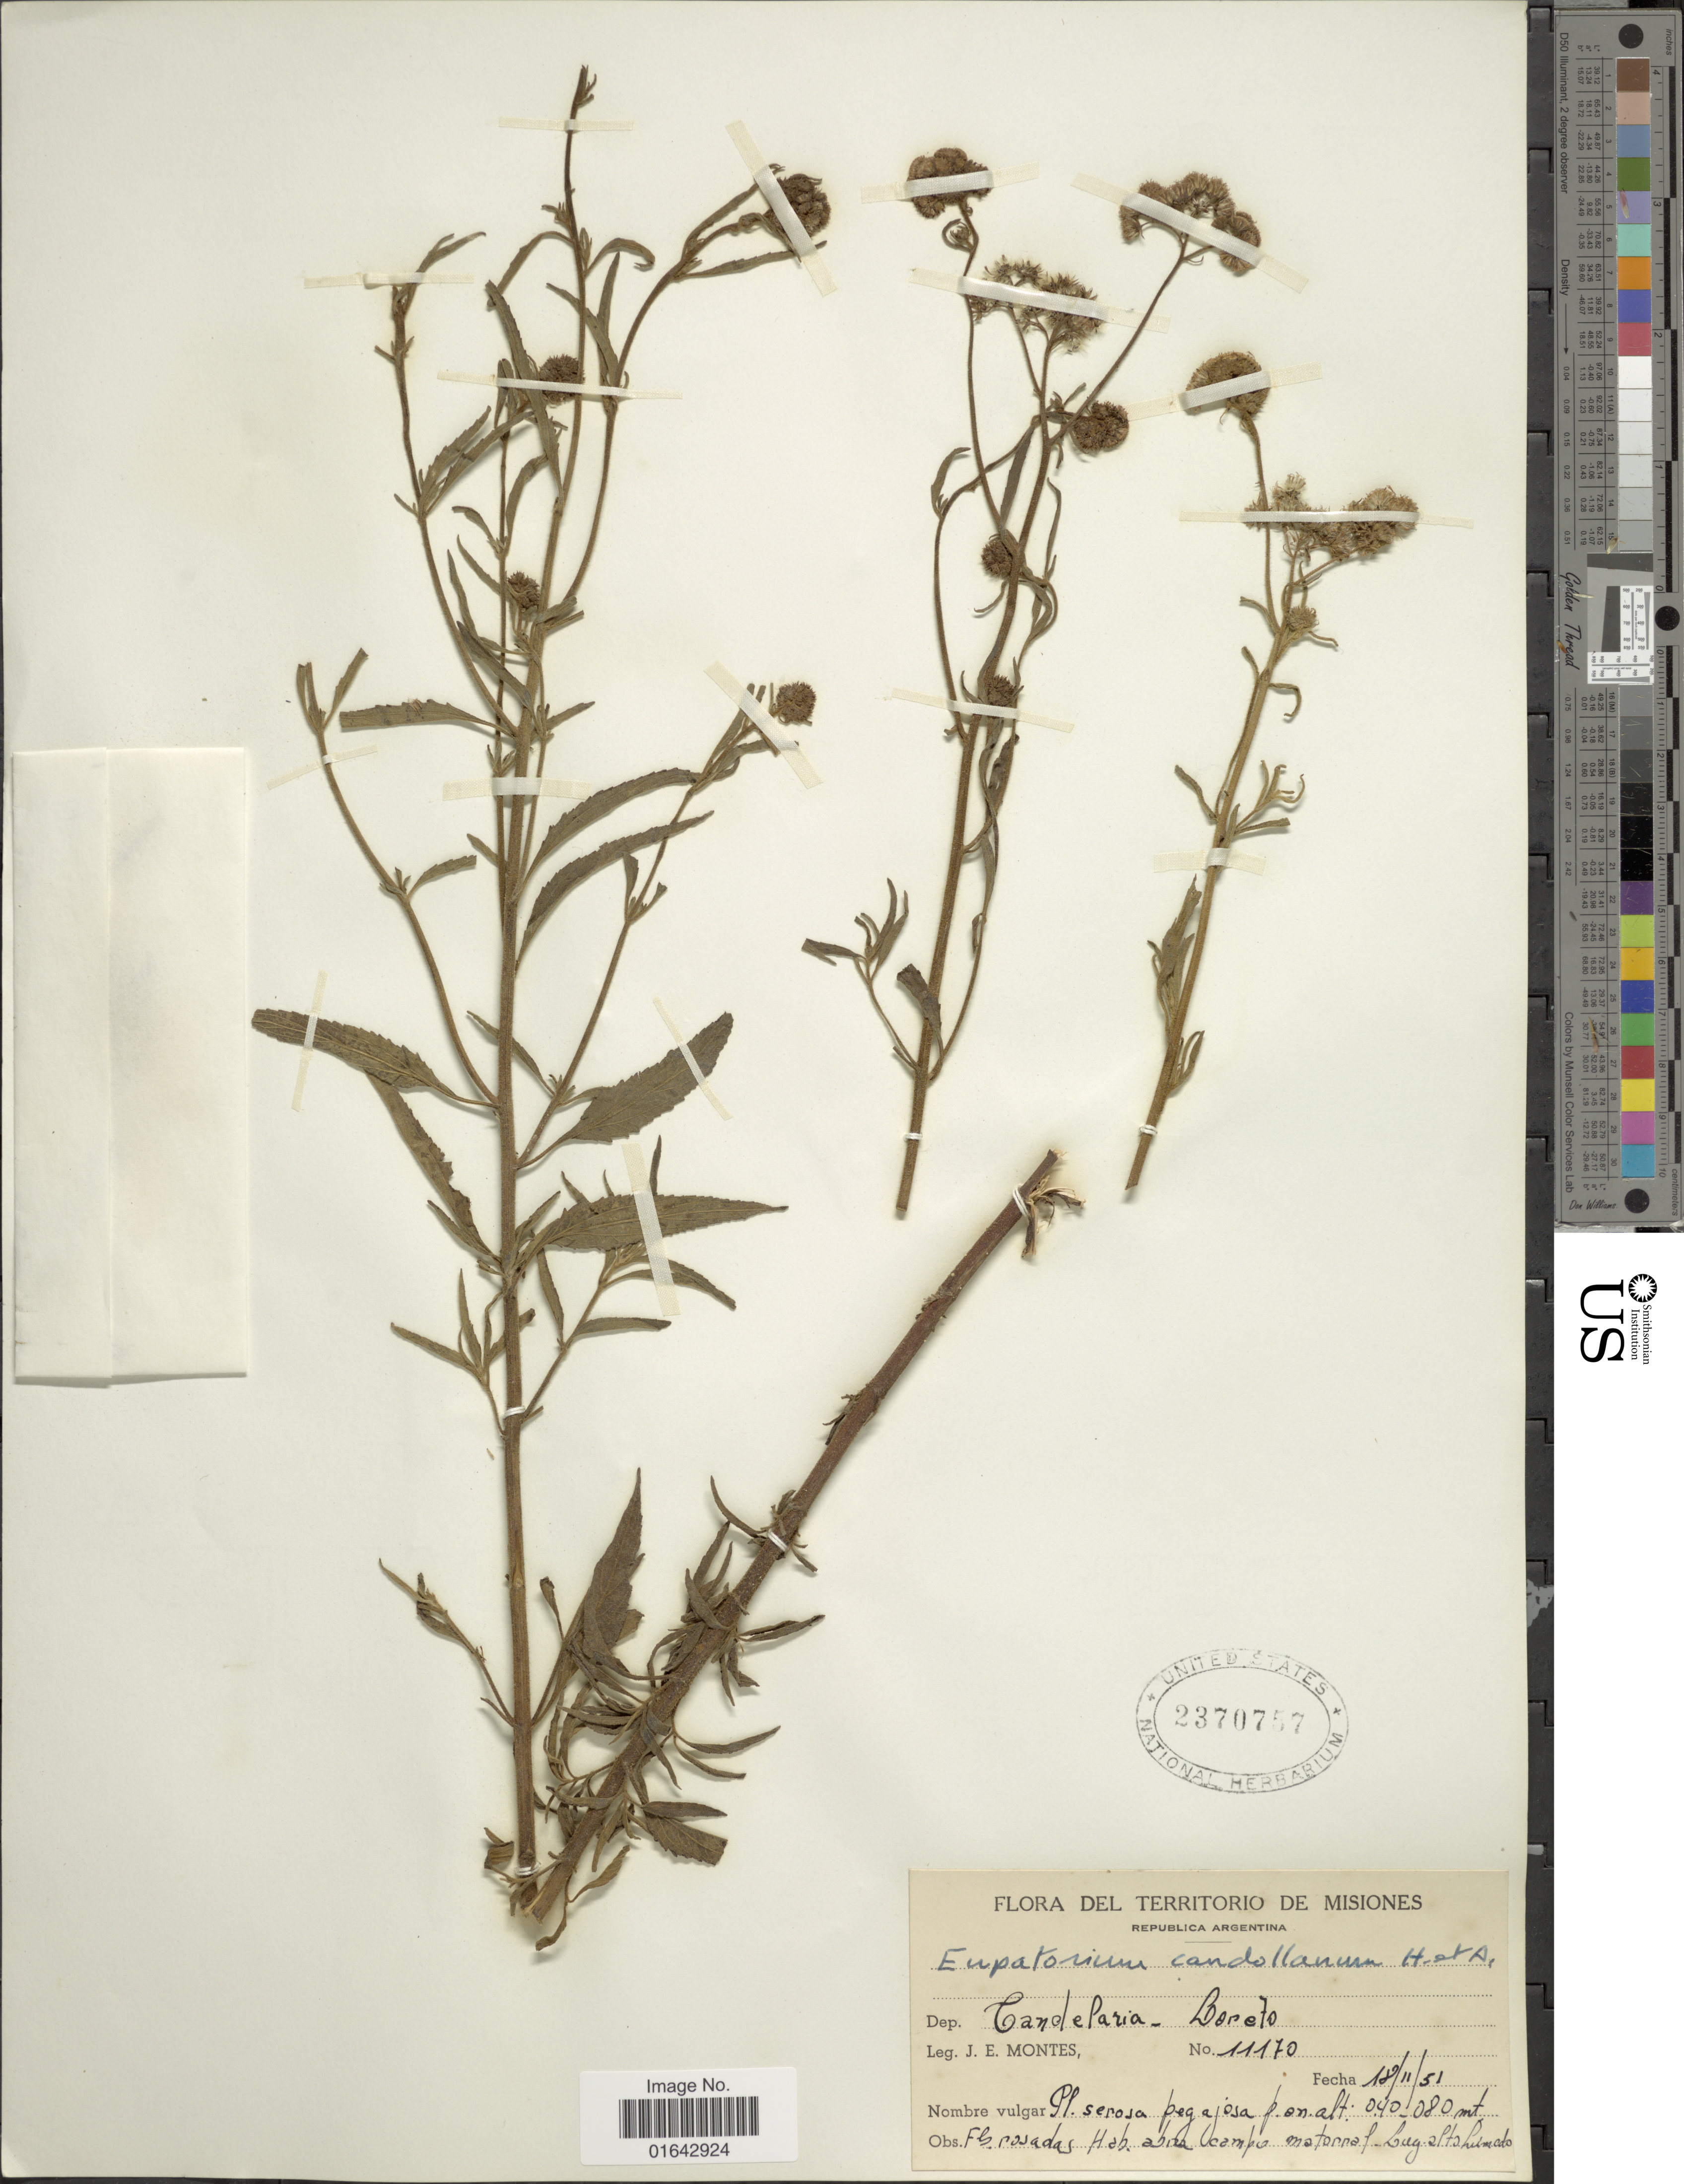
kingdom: Plantae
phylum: Tracheophyta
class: Magnoliopsida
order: Asterales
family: Asteraceae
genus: Barrosoa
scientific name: Barrosoa candolleana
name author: (Hook. & Arn.) R.M. King & H. Rob.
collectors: J. E. Montes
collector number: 11170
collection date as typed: Transcribed d/m/y: 18/11/51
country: Argentina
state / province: Misiones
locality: Territorio de Misiones. Republica Argentina. Dep. Candelaria - Loreto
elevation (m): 40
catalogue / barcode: US 2370757